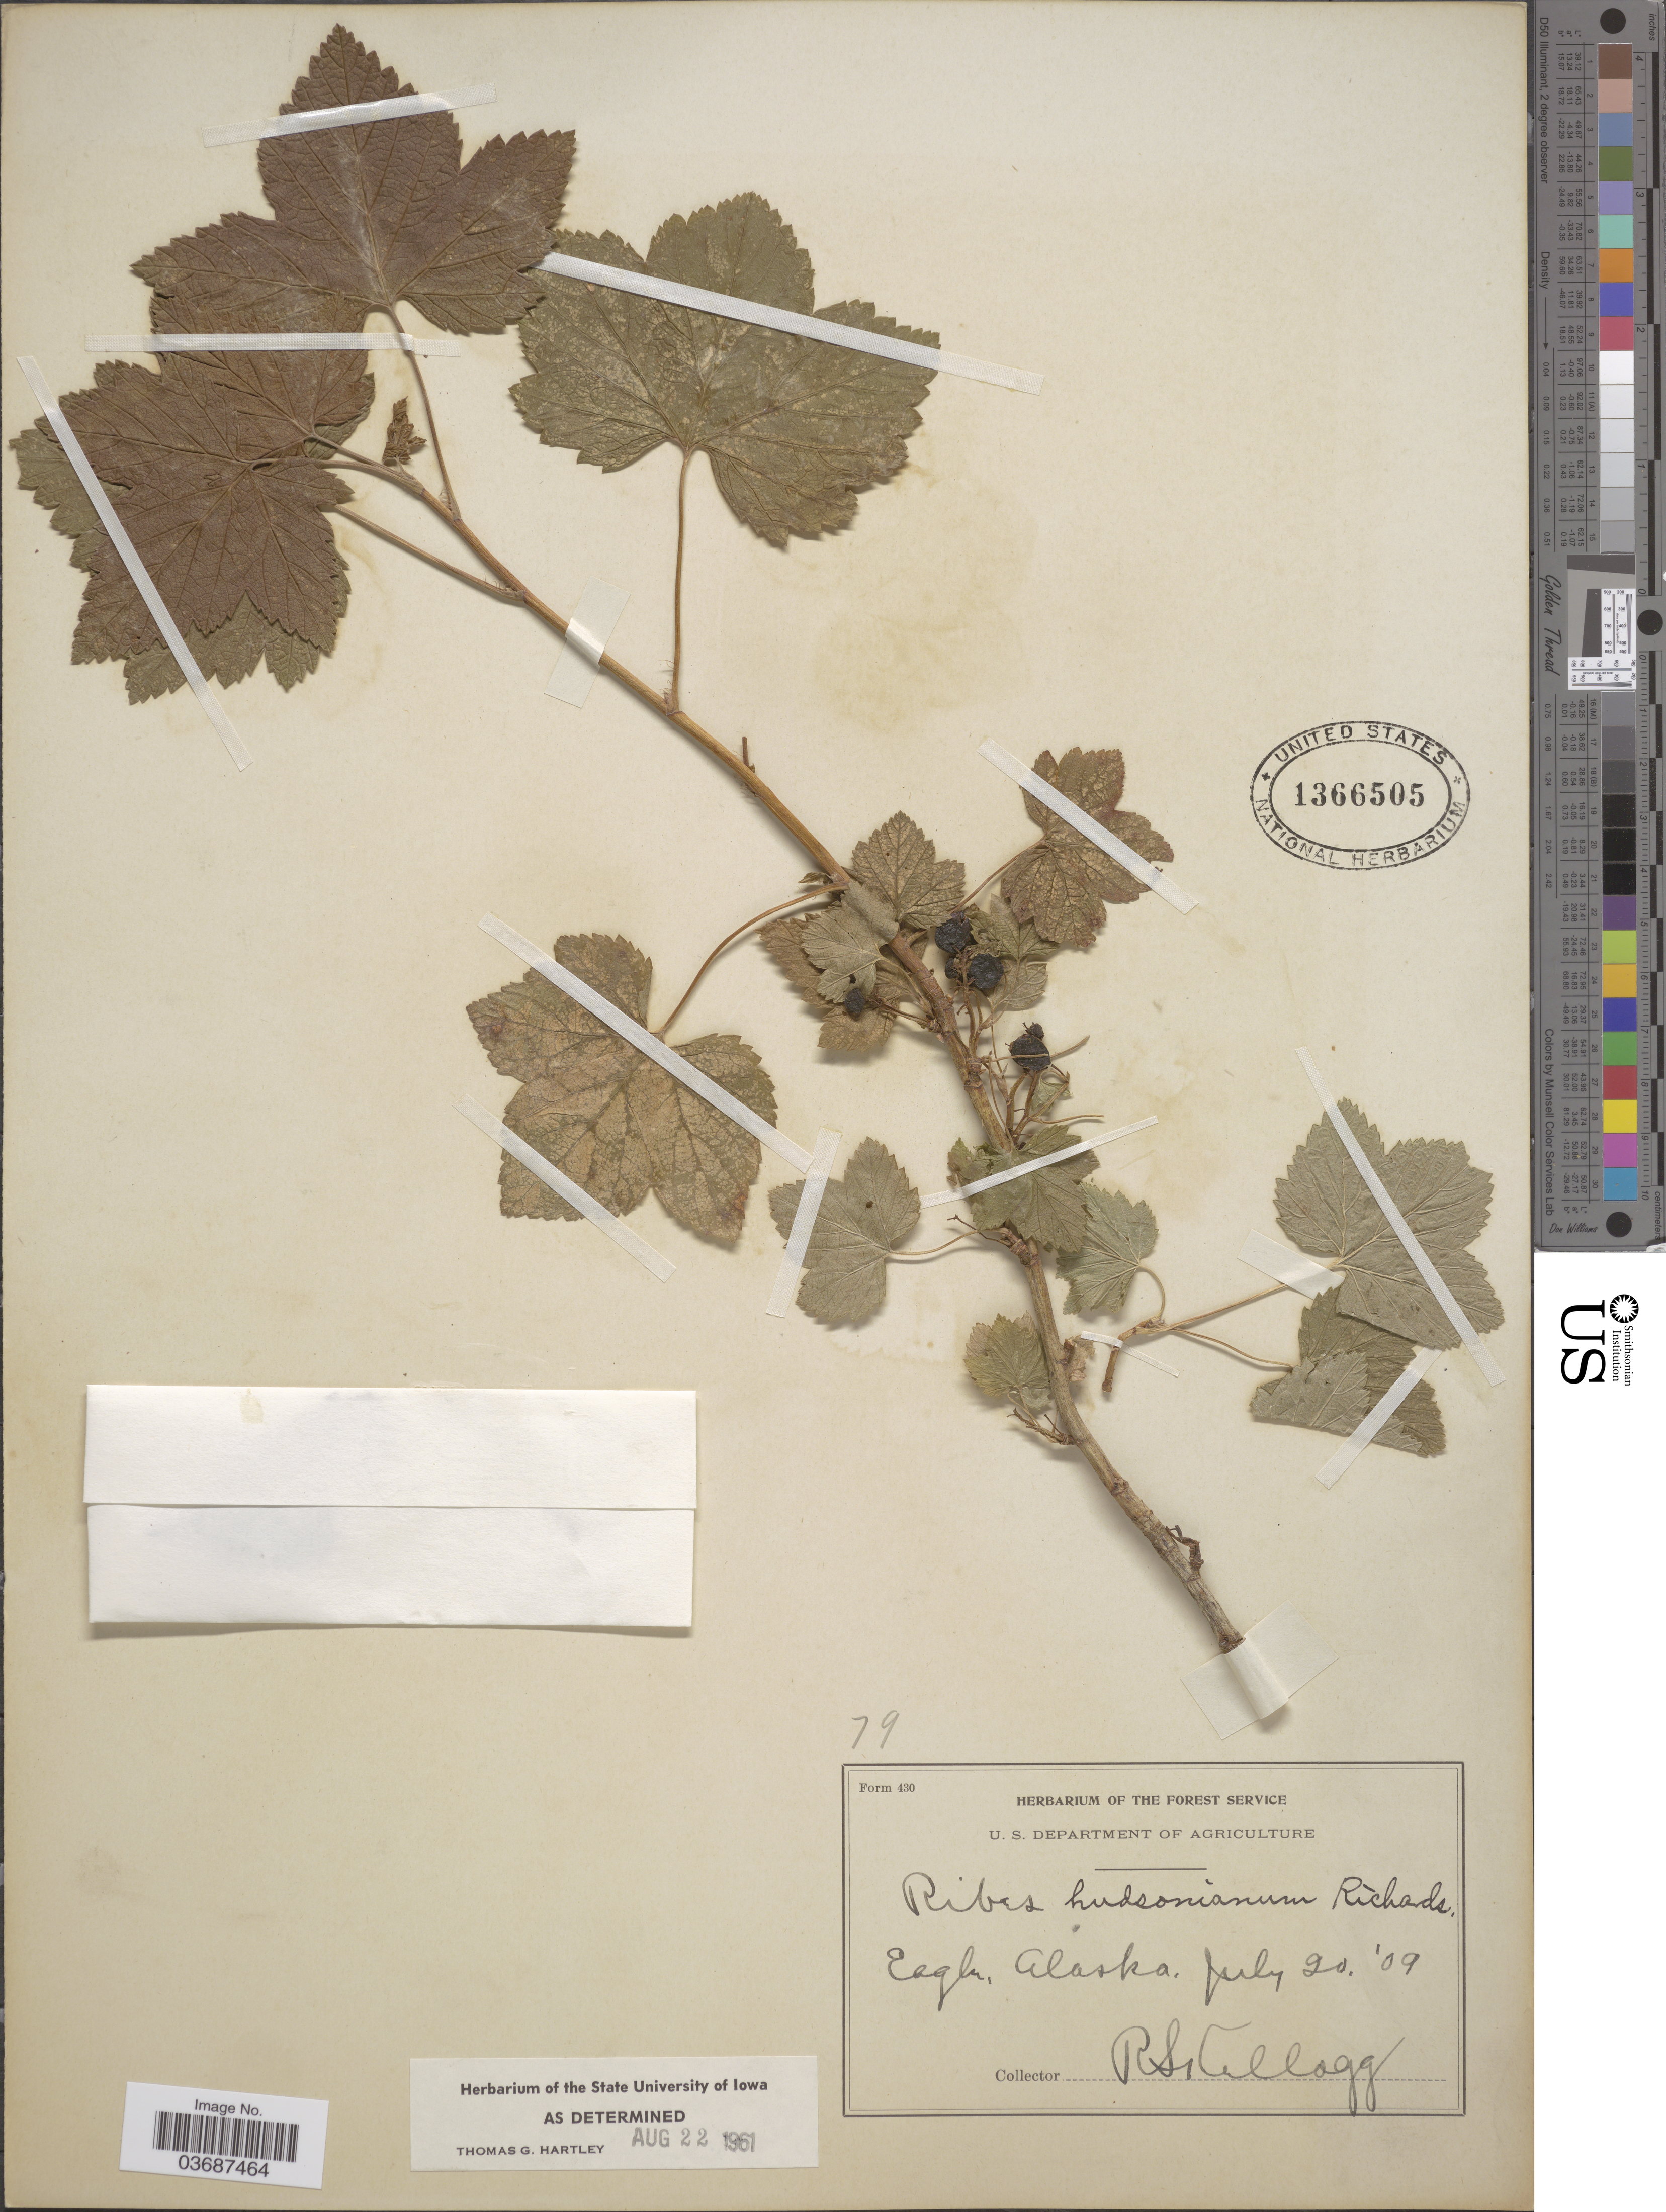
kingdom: Plantae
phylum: Tracheophyta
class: Magnoliopsida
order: Saxifragales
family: Grossulariaceae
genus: Ribes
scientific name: Ribes hudsonianum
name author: Richardson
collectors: R. Kellogg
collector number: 79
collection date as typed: Transcribed d/m/y: 20/7/9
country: United States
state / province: Alaska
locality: Eagle.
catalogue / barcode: US 1366505